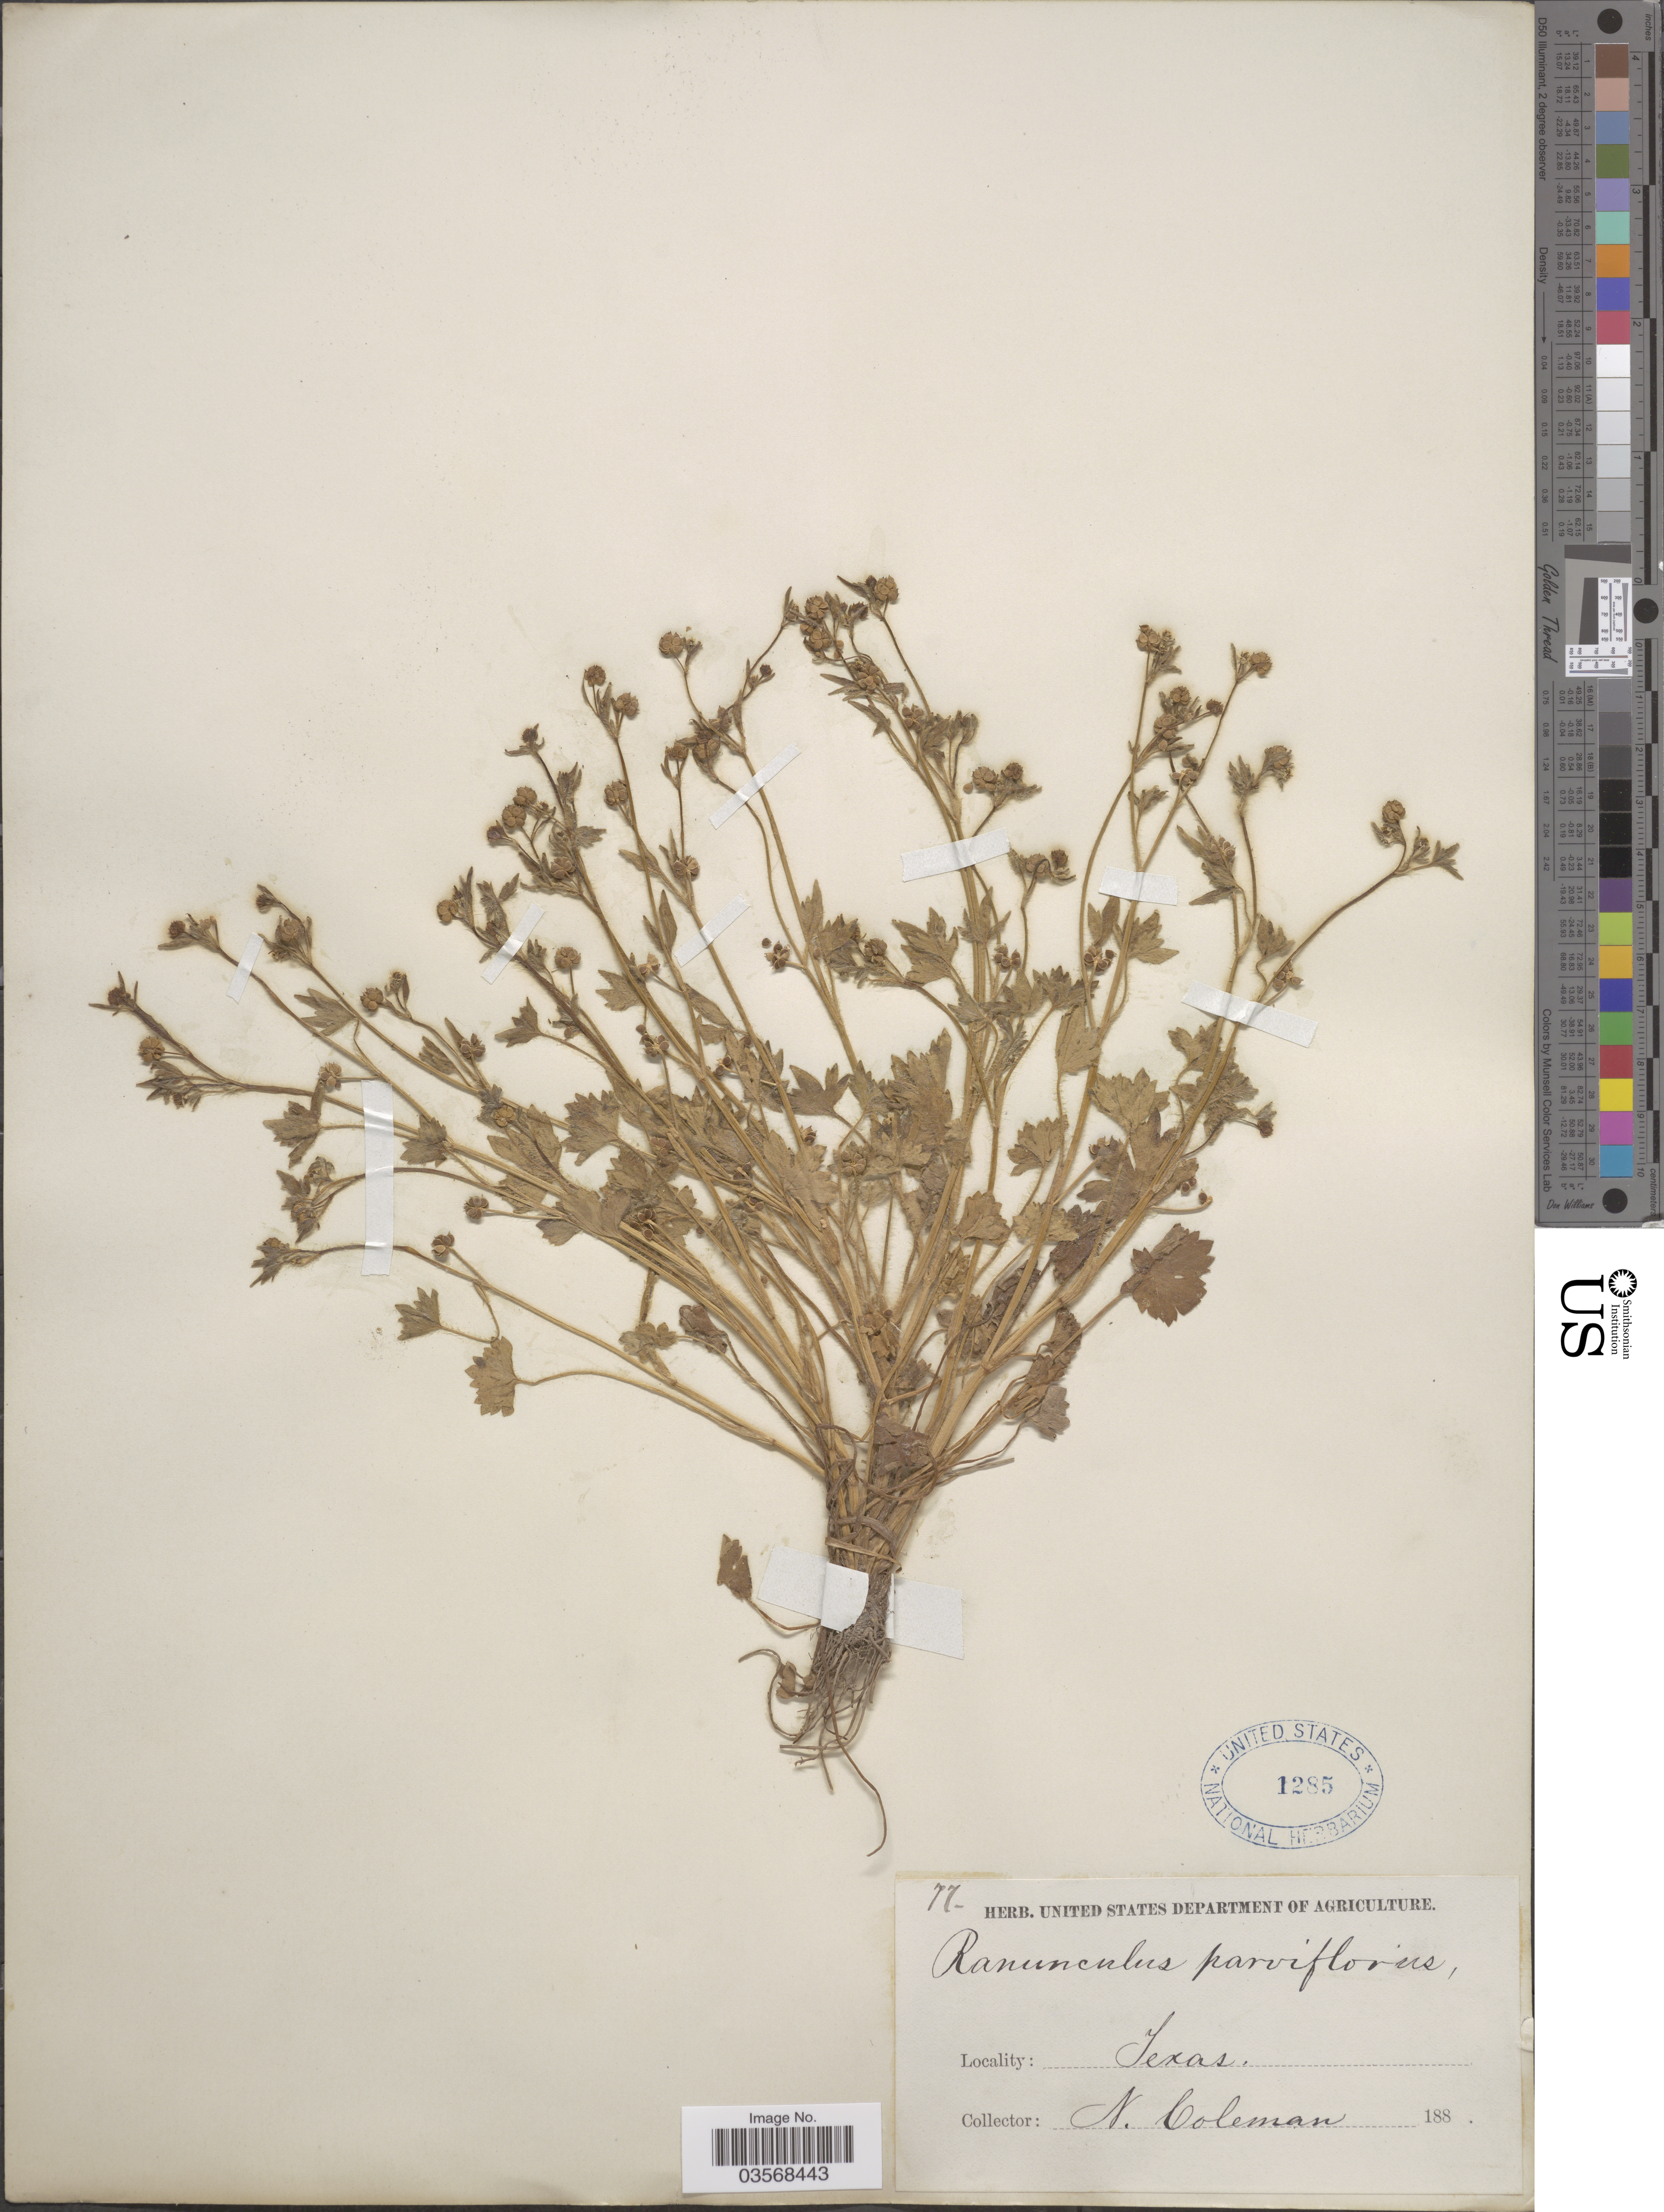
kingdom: Plantae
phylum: Tracheophyta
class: Magnoliopsida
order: Ranunculales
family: Ranunculaceae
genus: Ranunculus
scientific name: Ranunculus parviflorus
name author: L.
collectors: N. Coleman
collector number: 77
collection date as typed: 188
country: United States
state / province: Texas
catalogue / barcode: US 1285